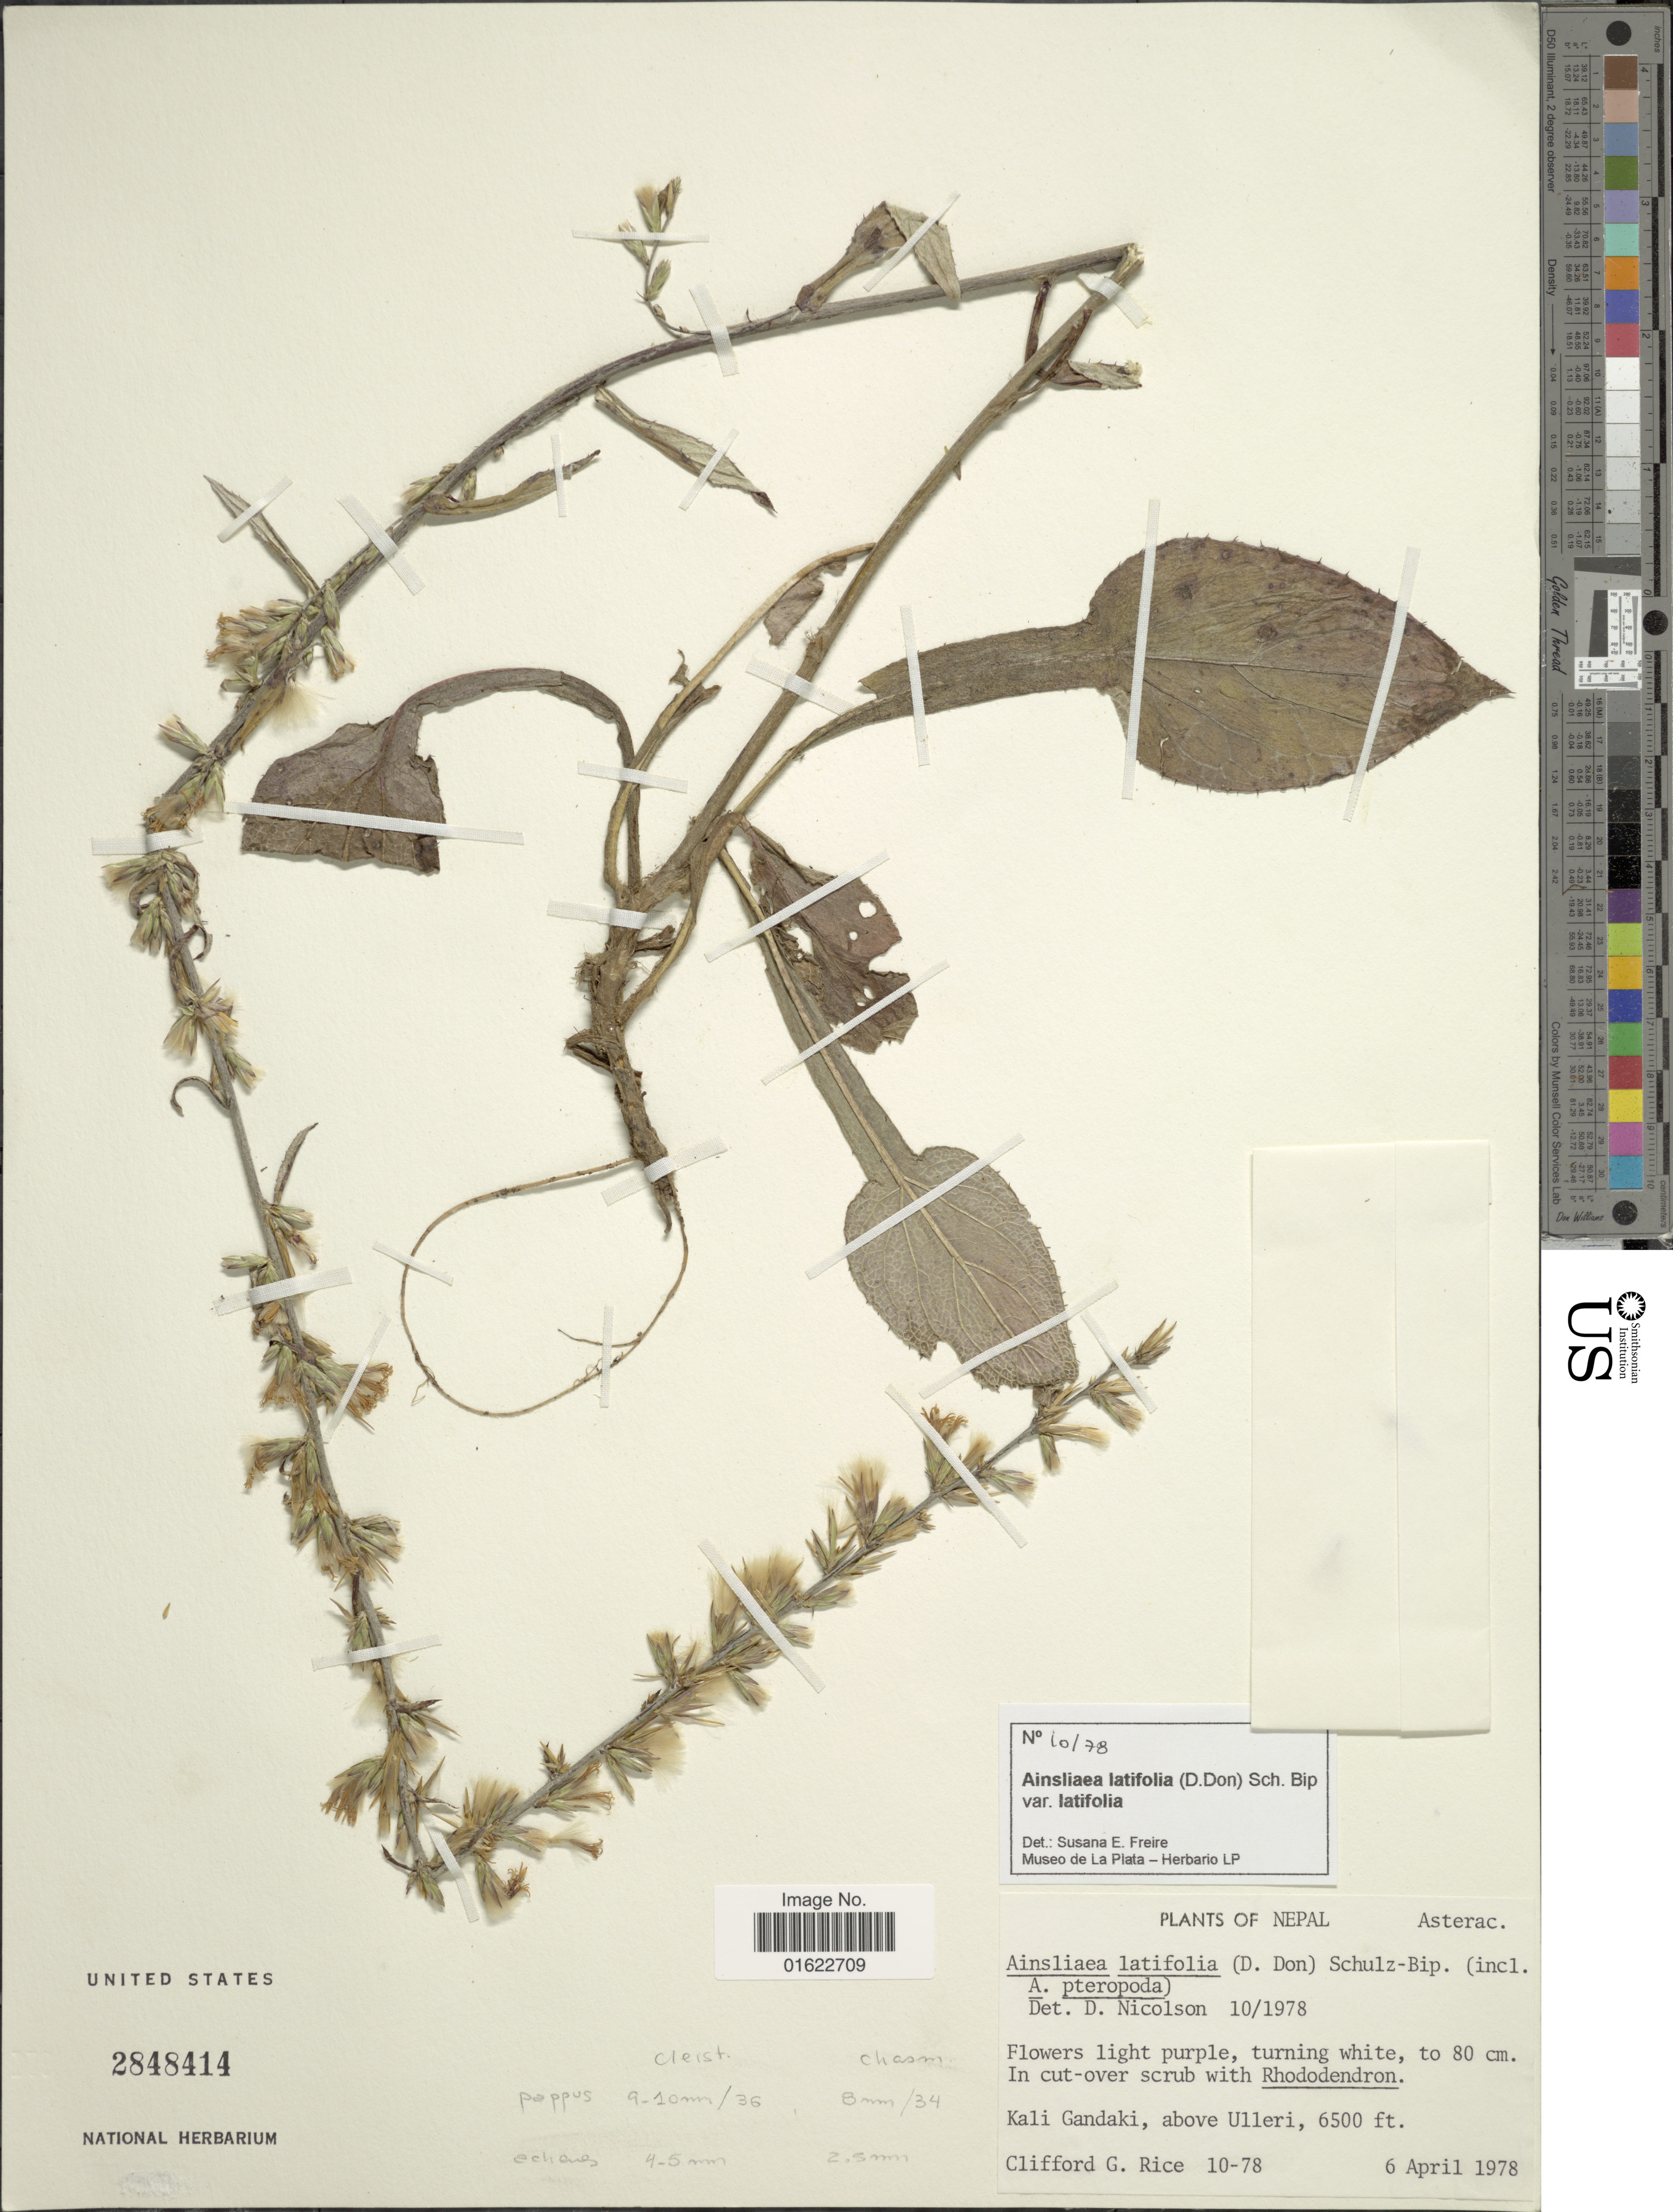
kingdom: Plantae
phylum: Tracheophyta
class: Magnoliopsida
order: Asterales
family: Asteraceae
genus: Ainsliaea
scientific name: Ainsliaea latifolia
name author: (D. Don) Sch. Bip.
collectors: C. G. Rice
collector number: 10-78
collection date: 1978-04-06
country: Nepal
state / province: Gandaki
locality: Kali Gandaki, above Ulleri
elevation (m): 1981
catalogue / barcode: US 2848414